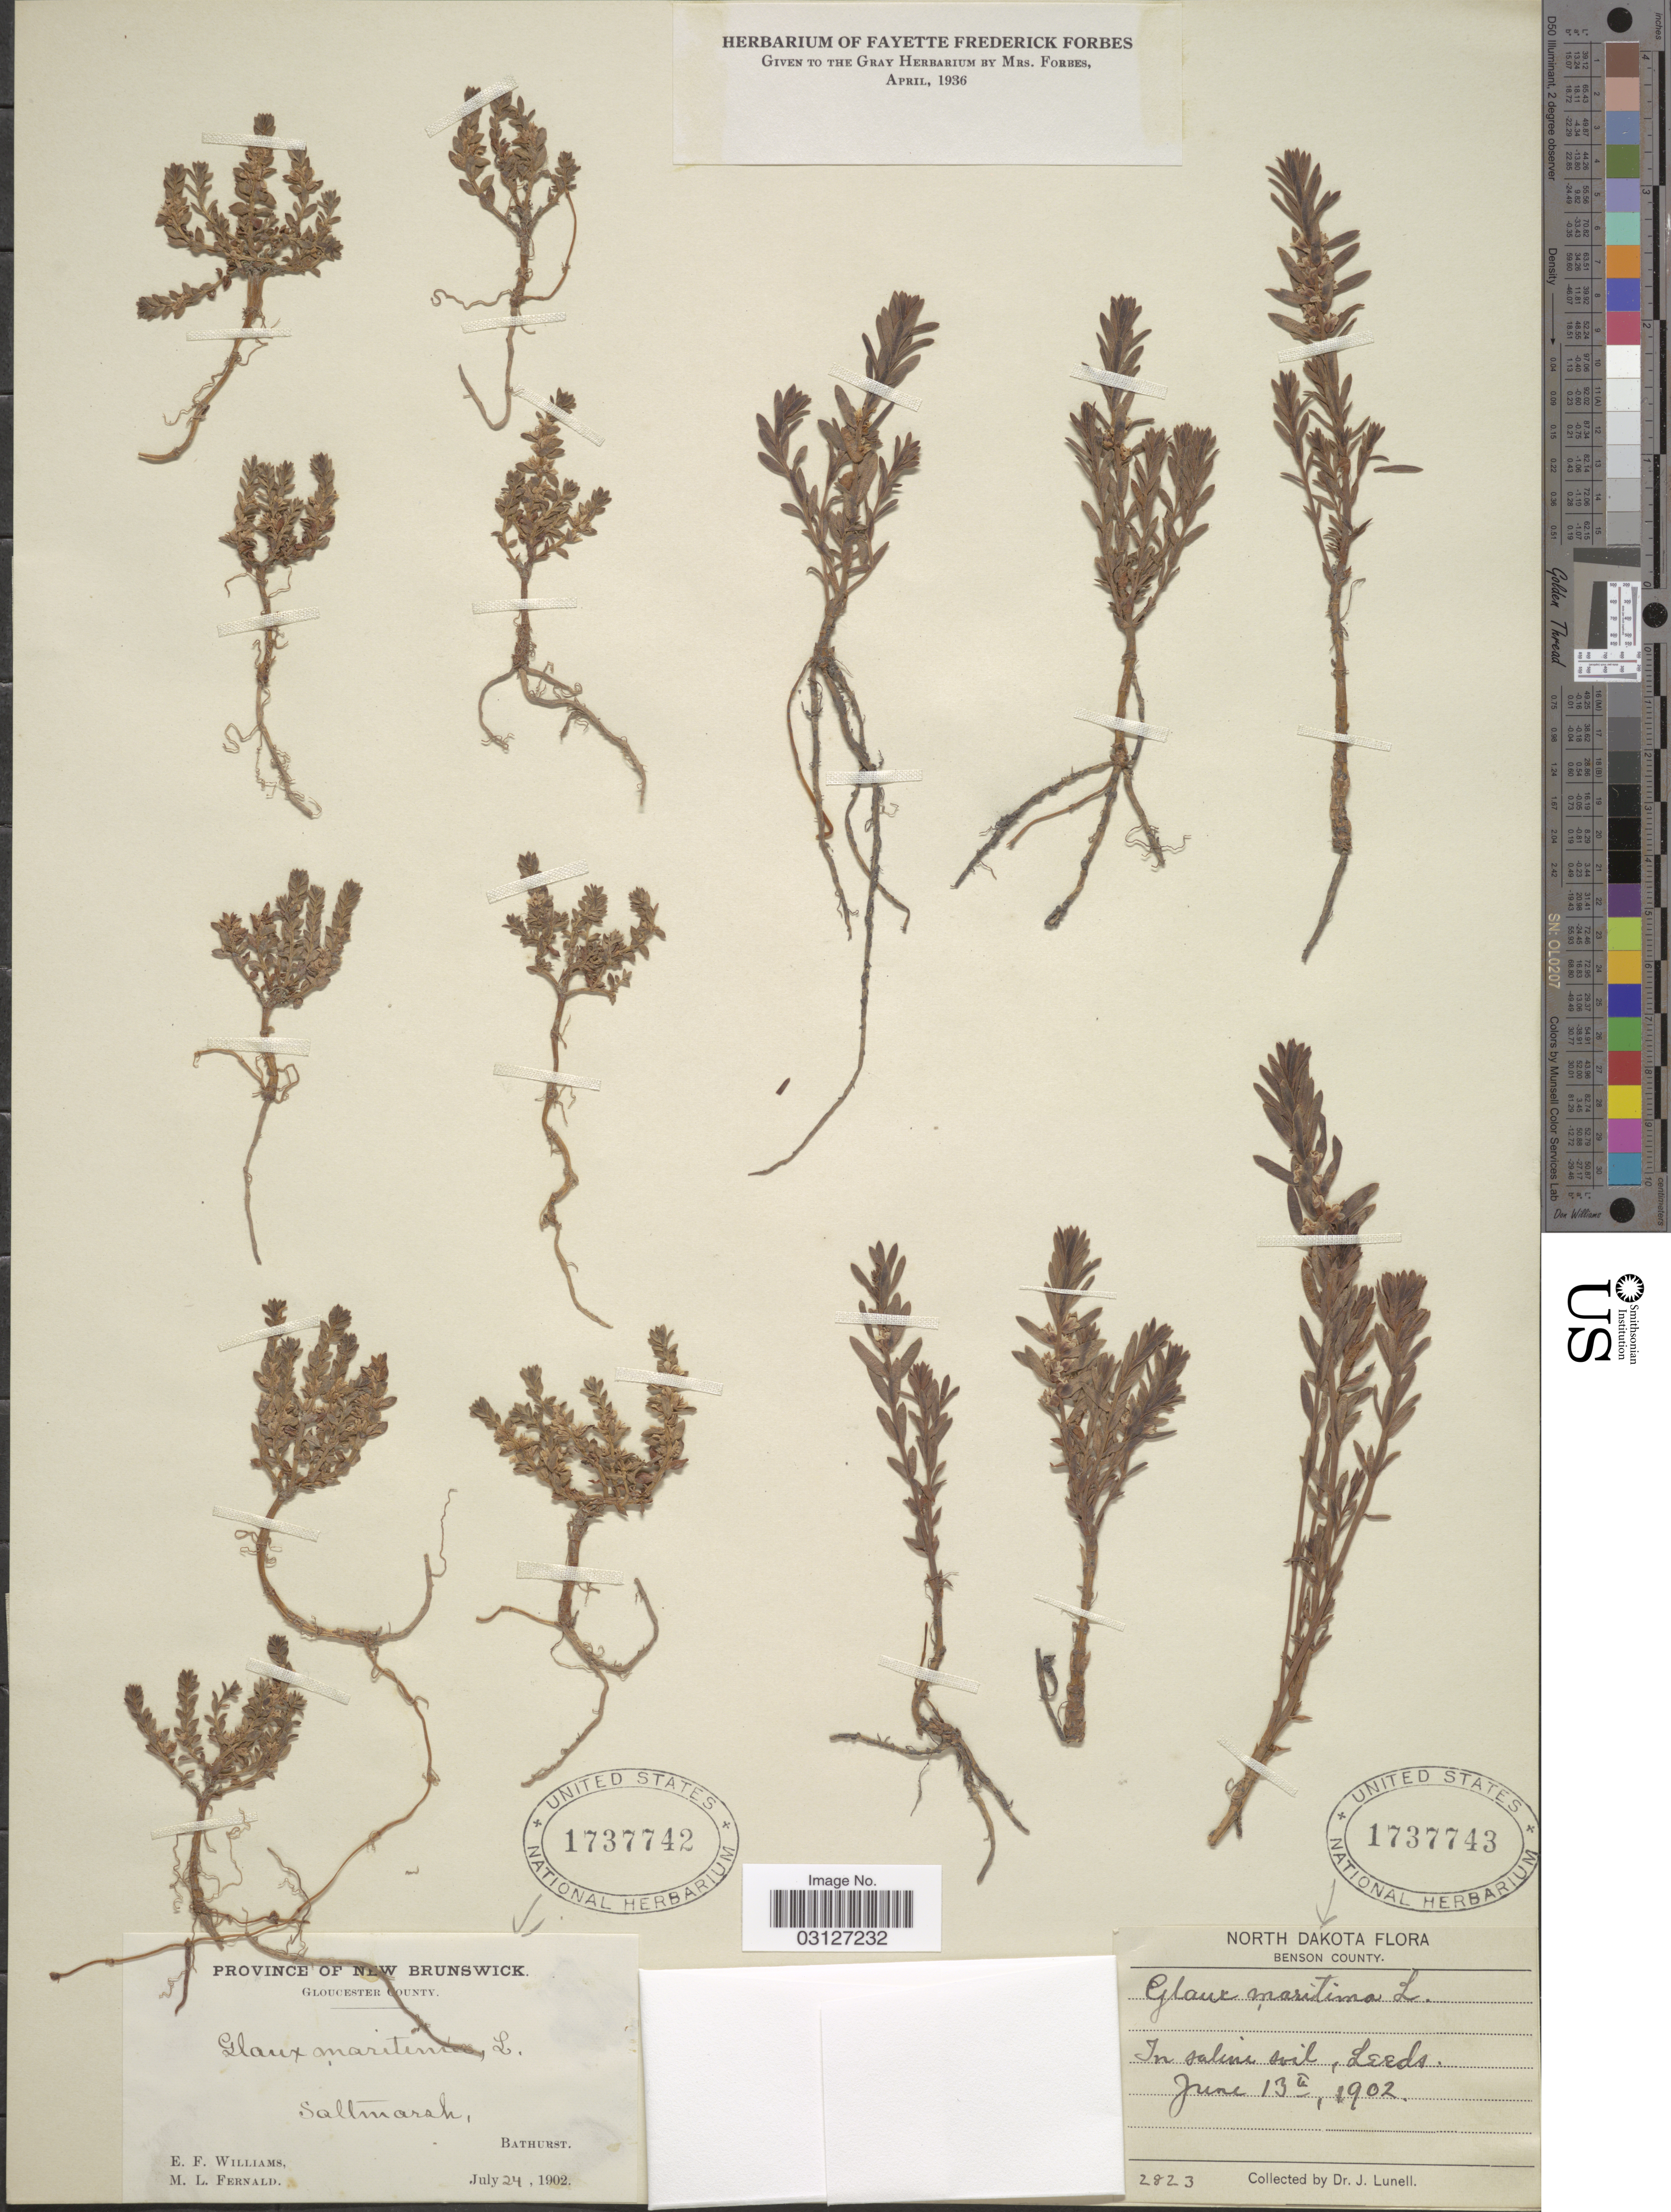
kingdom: Plantae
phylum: Tracheophyta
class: Magnoliopsida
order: Ericales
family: Primulaceae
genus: Glaux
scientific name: Glaux maritima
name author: L.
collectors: J. Lunell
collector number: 2823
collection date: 1902-06-13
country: United States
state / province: North Dakota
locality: Benson County, in saline soil, Leeds.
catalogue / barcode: US 1737743-2